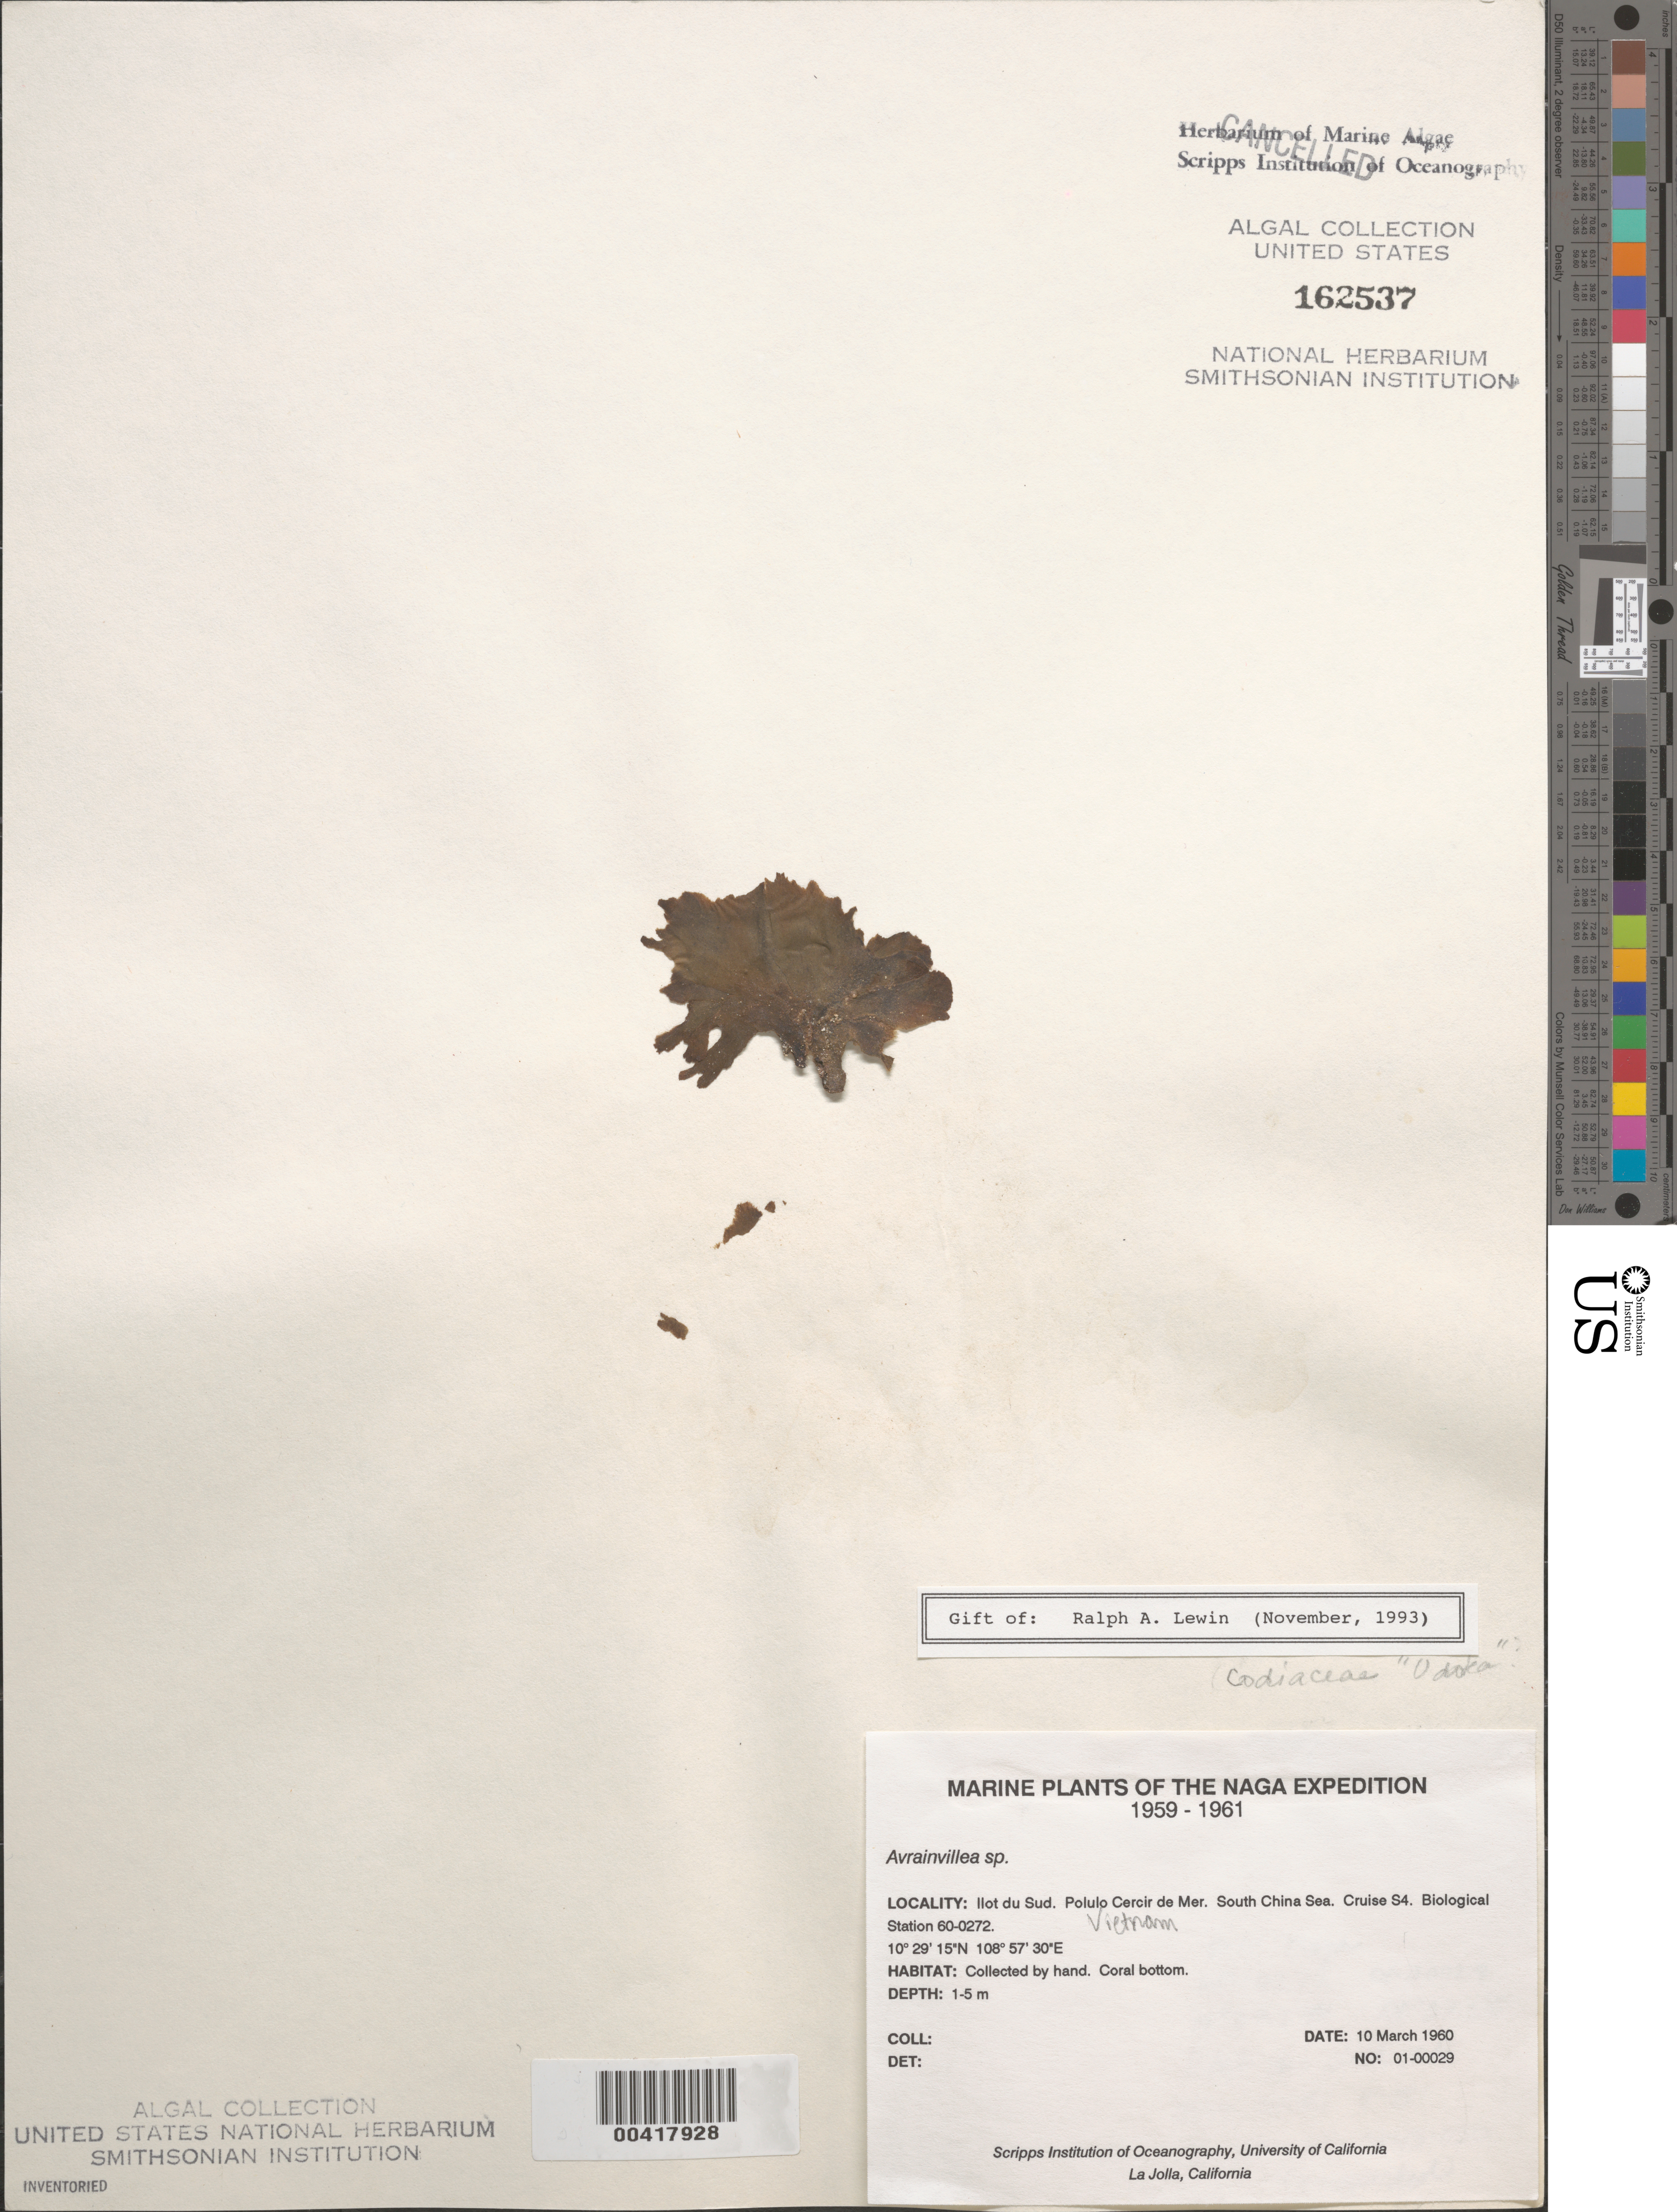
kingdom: Plantae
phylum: Chlorophyta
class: Ulvophyceae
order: Bryopsidales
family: Dichotomosiphonaceae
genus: Avrainvillea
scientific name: Avrainvillea sp.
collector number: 01-00029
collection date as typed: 10 Mar 1960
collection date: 1960-03-10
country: Vietnam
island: Ilot du Sud (Cu Lao Thu)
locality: Poulo Cecir de Mer, South China Sea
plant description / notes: Naga Expedition, 1959-1961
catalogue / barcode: US 162537